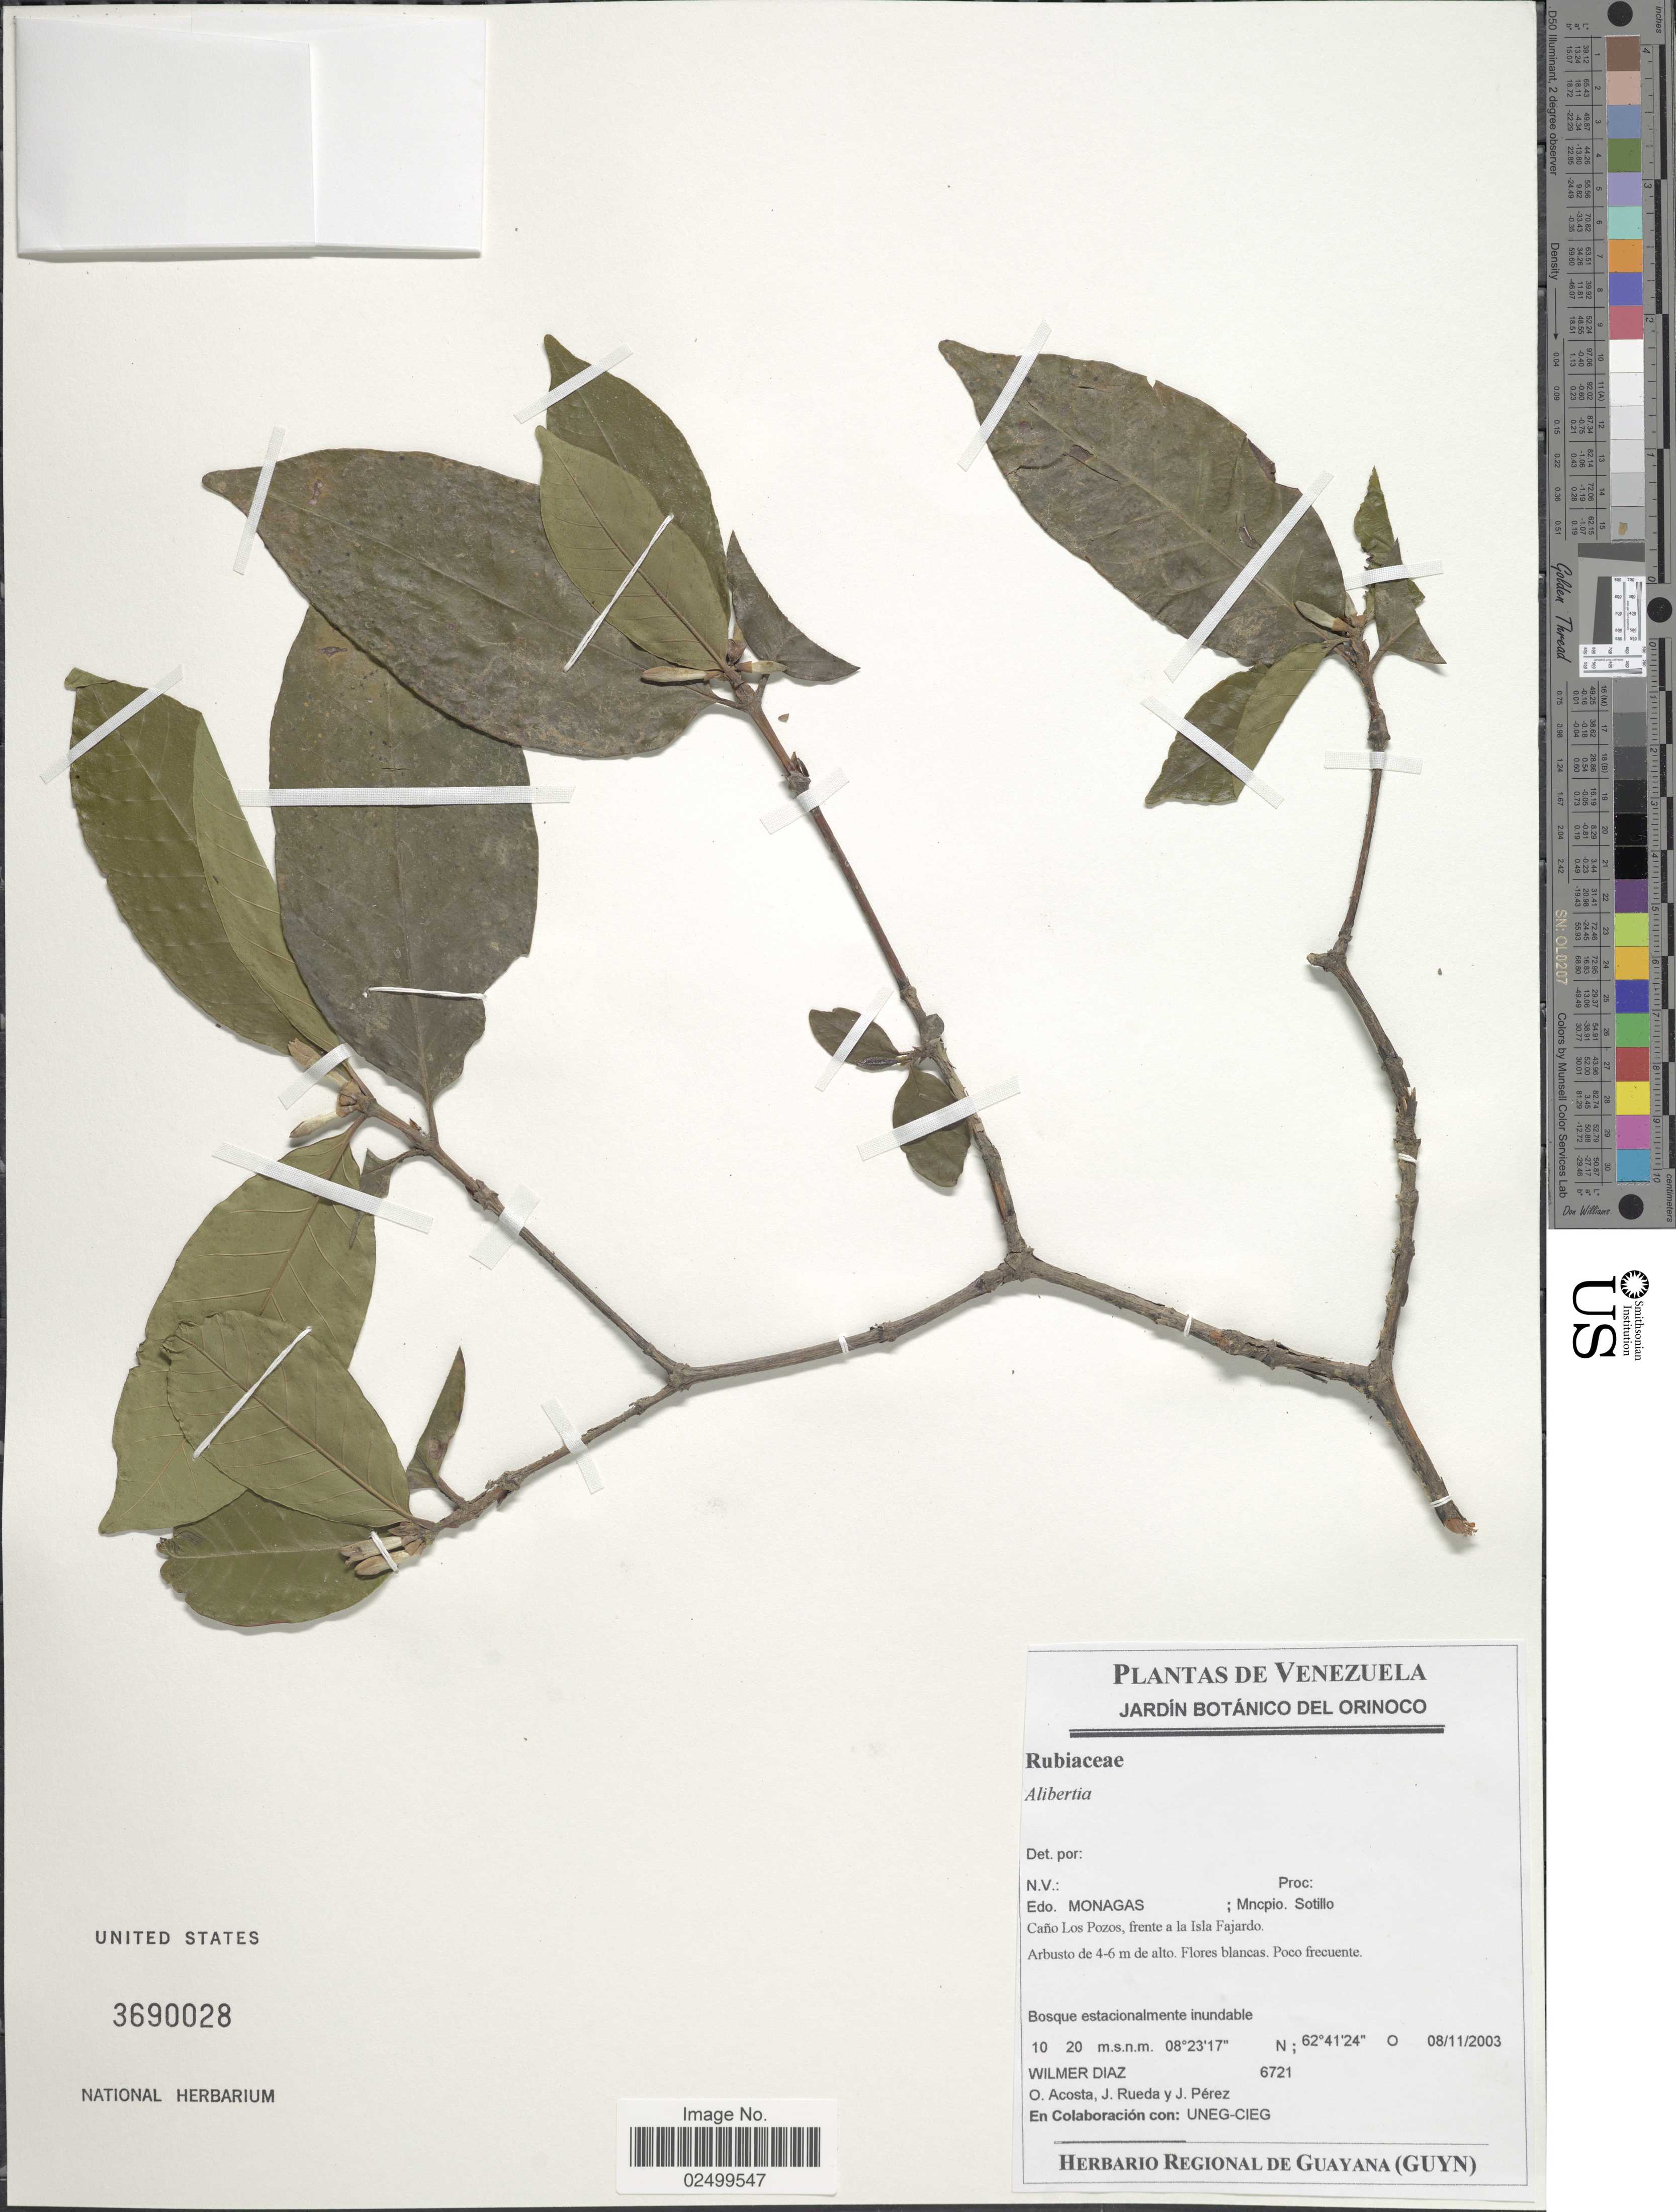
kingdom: Plantae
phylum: Tracheophyta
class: Magnoliopsida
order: Gentianales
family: Rubiaceae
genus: Alibertia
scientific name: Alibertia sp.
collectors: W. Díaz P., O. Acosta, J. Rueda & J. Perez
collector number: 6721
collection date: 2003-11-08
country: Venezuela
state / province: Monagas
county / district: Sotillo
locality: Mncpio Sotillo, Caño Los Pozos, frente a la Isla Fajardo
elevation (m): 10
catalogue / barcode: US 3690028